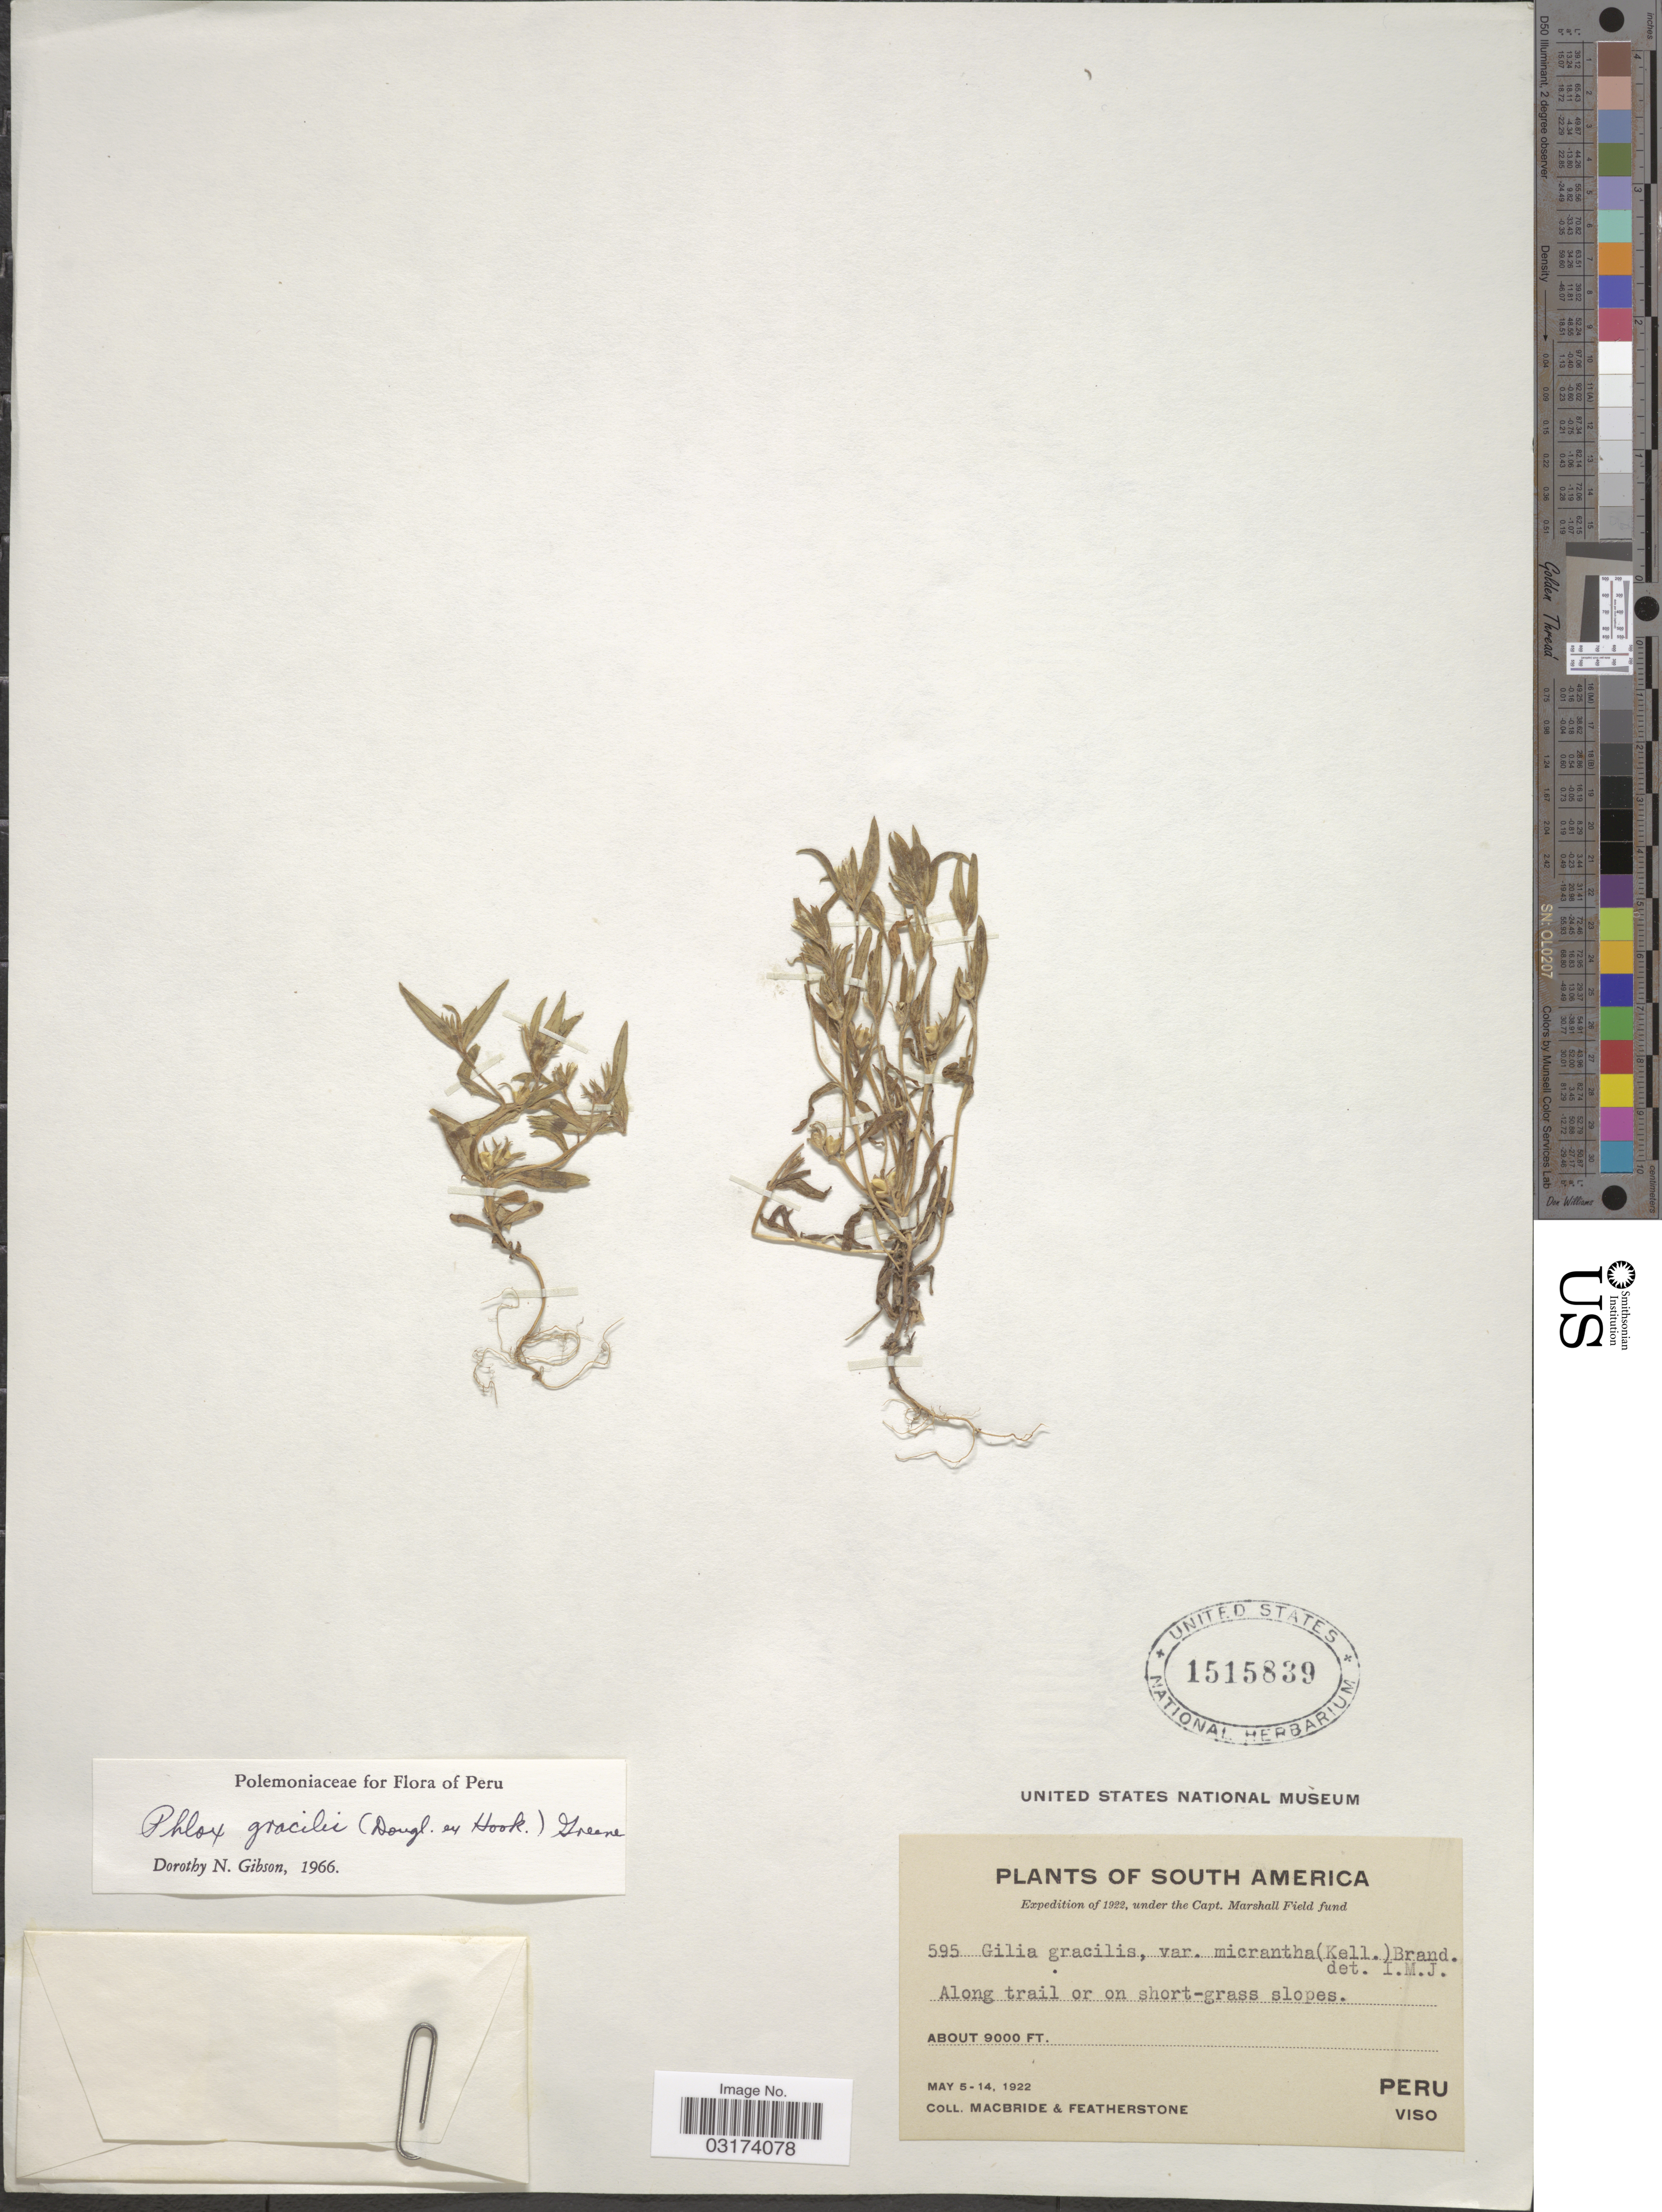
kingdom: Plantae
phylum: Tracheophyta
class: Magnoliopsida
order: Ericales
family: Polemoniaceae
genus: Microsteris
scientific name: Microsteris gracilis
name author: (Hook.) Greene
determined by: (US) Smithsonian Institution - National Museum of Natural History - Department of Botany (UNITED STATES)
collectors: Macbride, -- & -. Featherstone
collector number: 595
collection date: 1922-05-05/1922-05-14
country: Peru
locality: Peru Viso.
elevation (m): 2743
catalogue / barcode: US 1515839